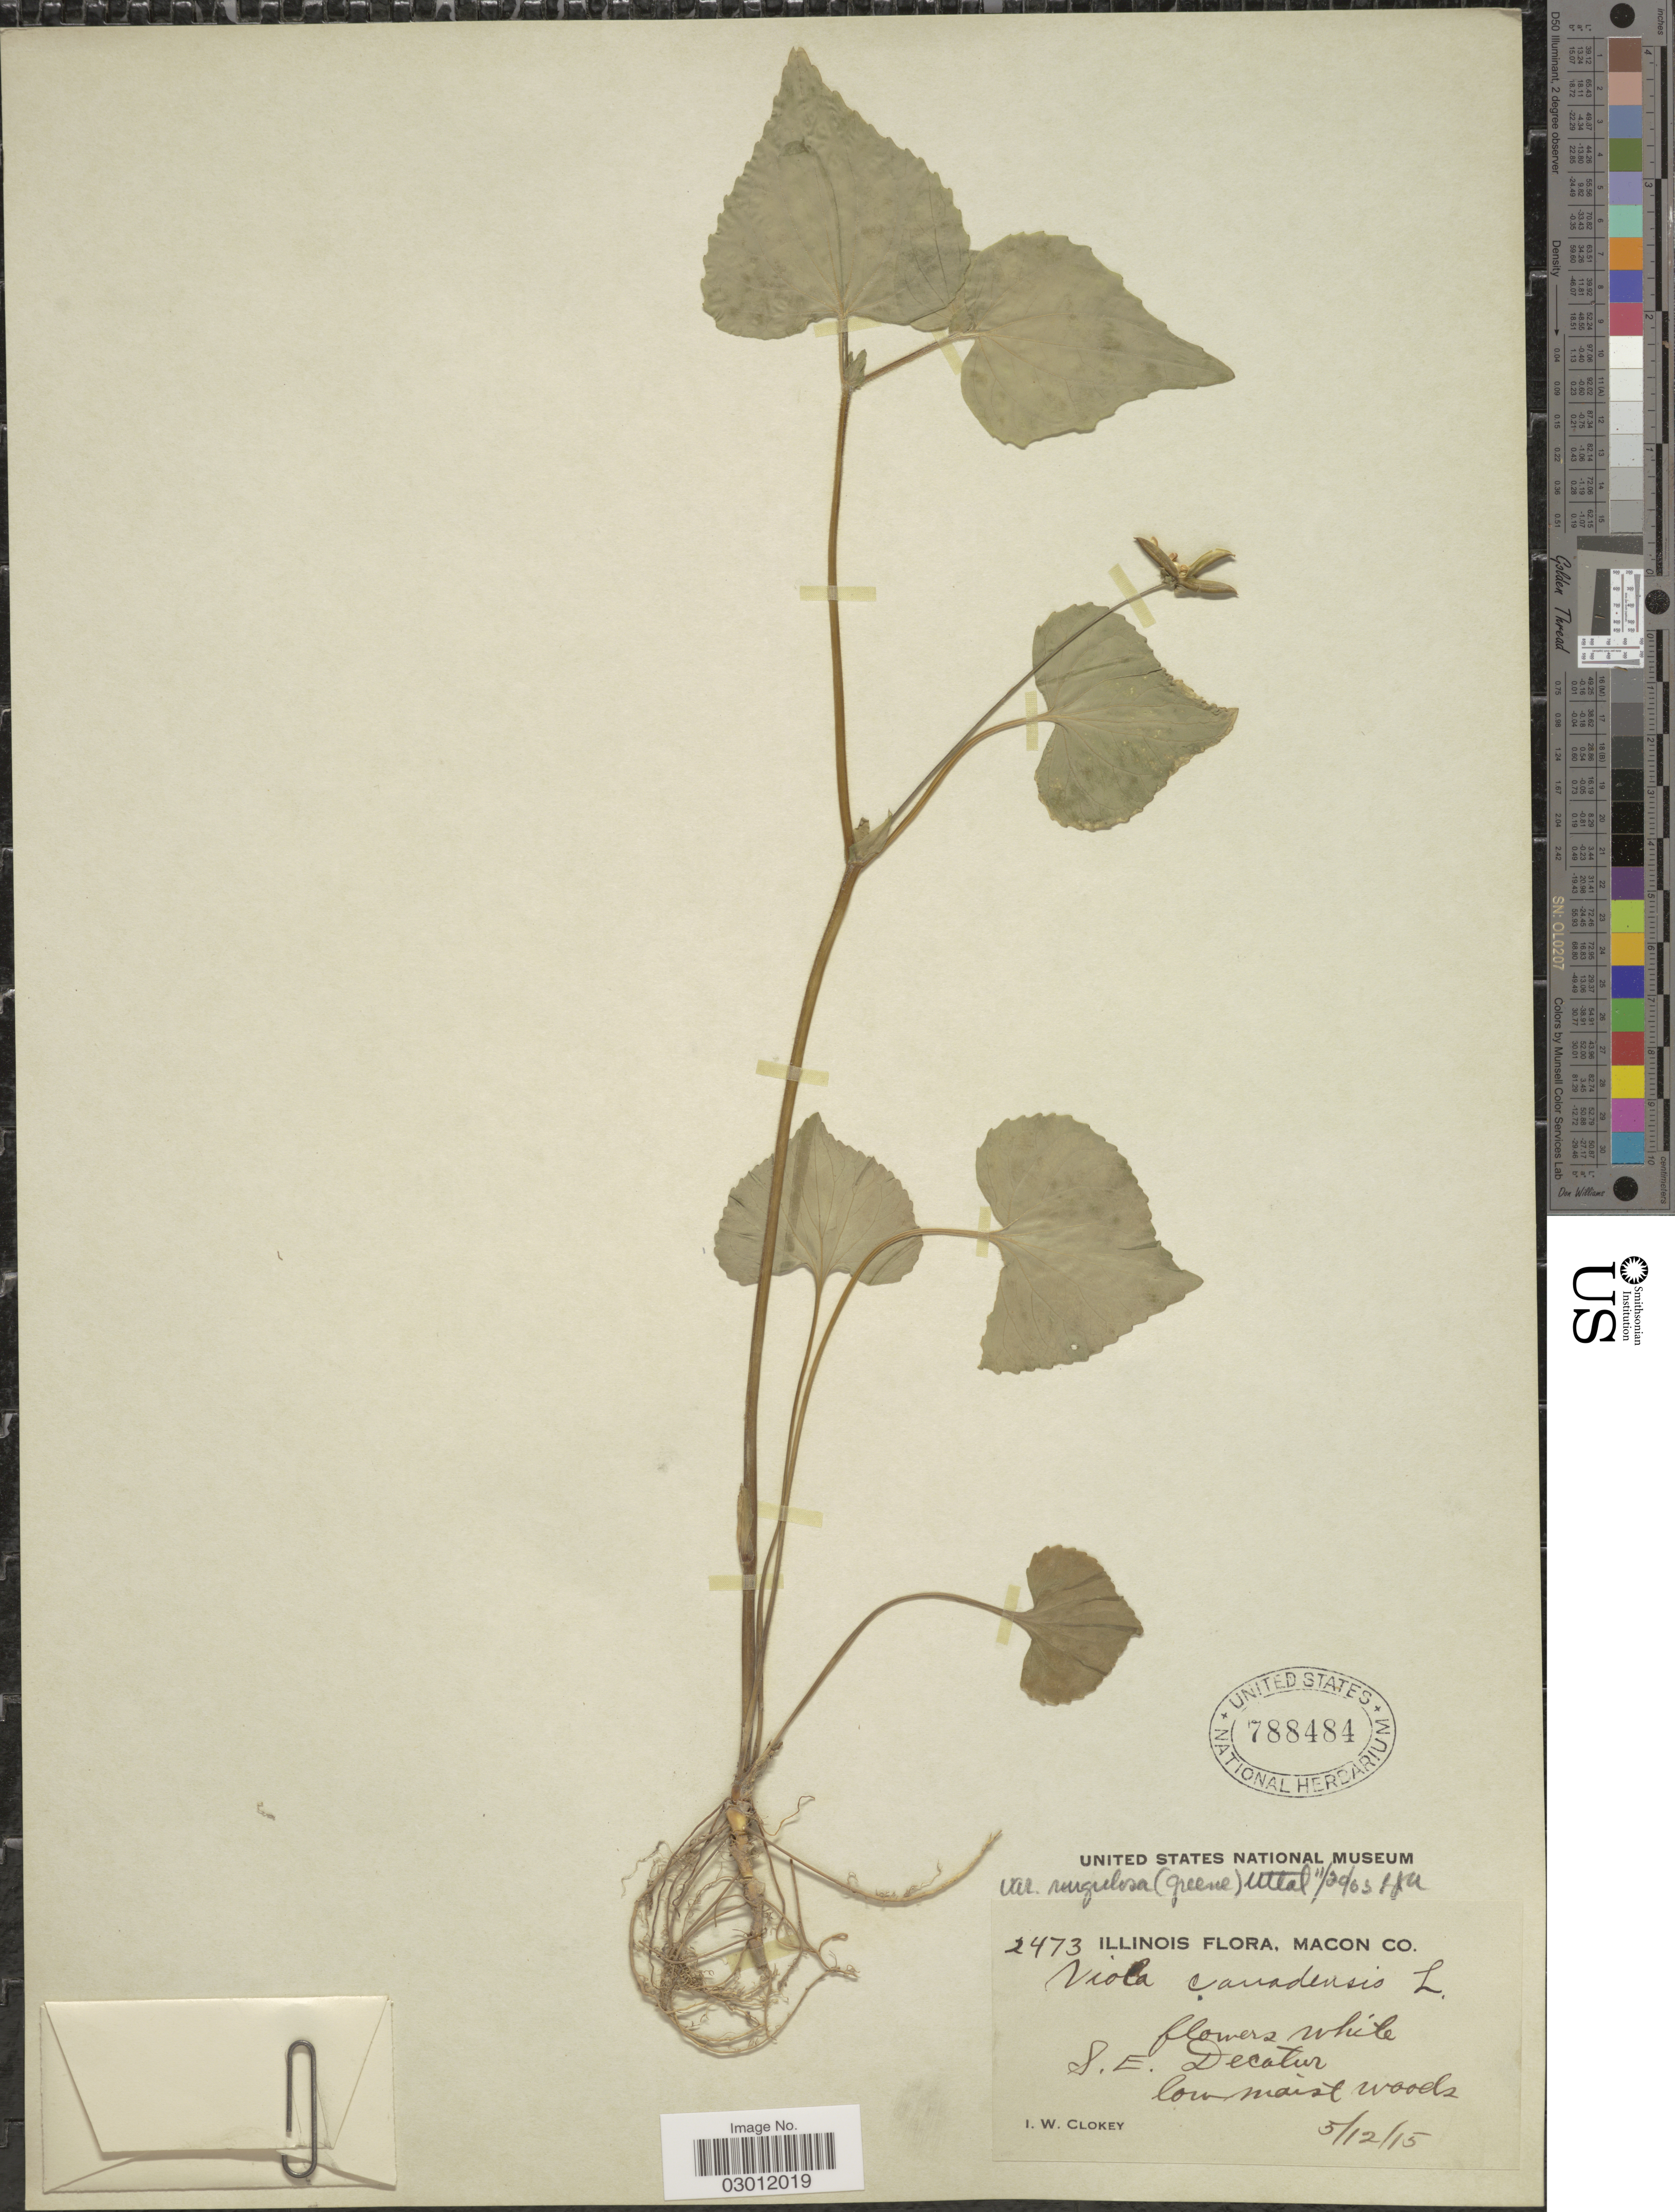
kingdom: Plantae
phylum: Tracheophyta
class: Magnoliopsida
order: Malpighiales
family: Violaceae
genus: Viola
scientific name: Viola canadensis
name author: L.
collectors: I. W. Clokey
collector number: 2473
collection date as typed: Transcribed d/m/y: 12/5/15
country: United States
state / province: Illinois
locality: Macon Co. S.E. Decatur, low moist woods.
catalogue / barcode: US 788484